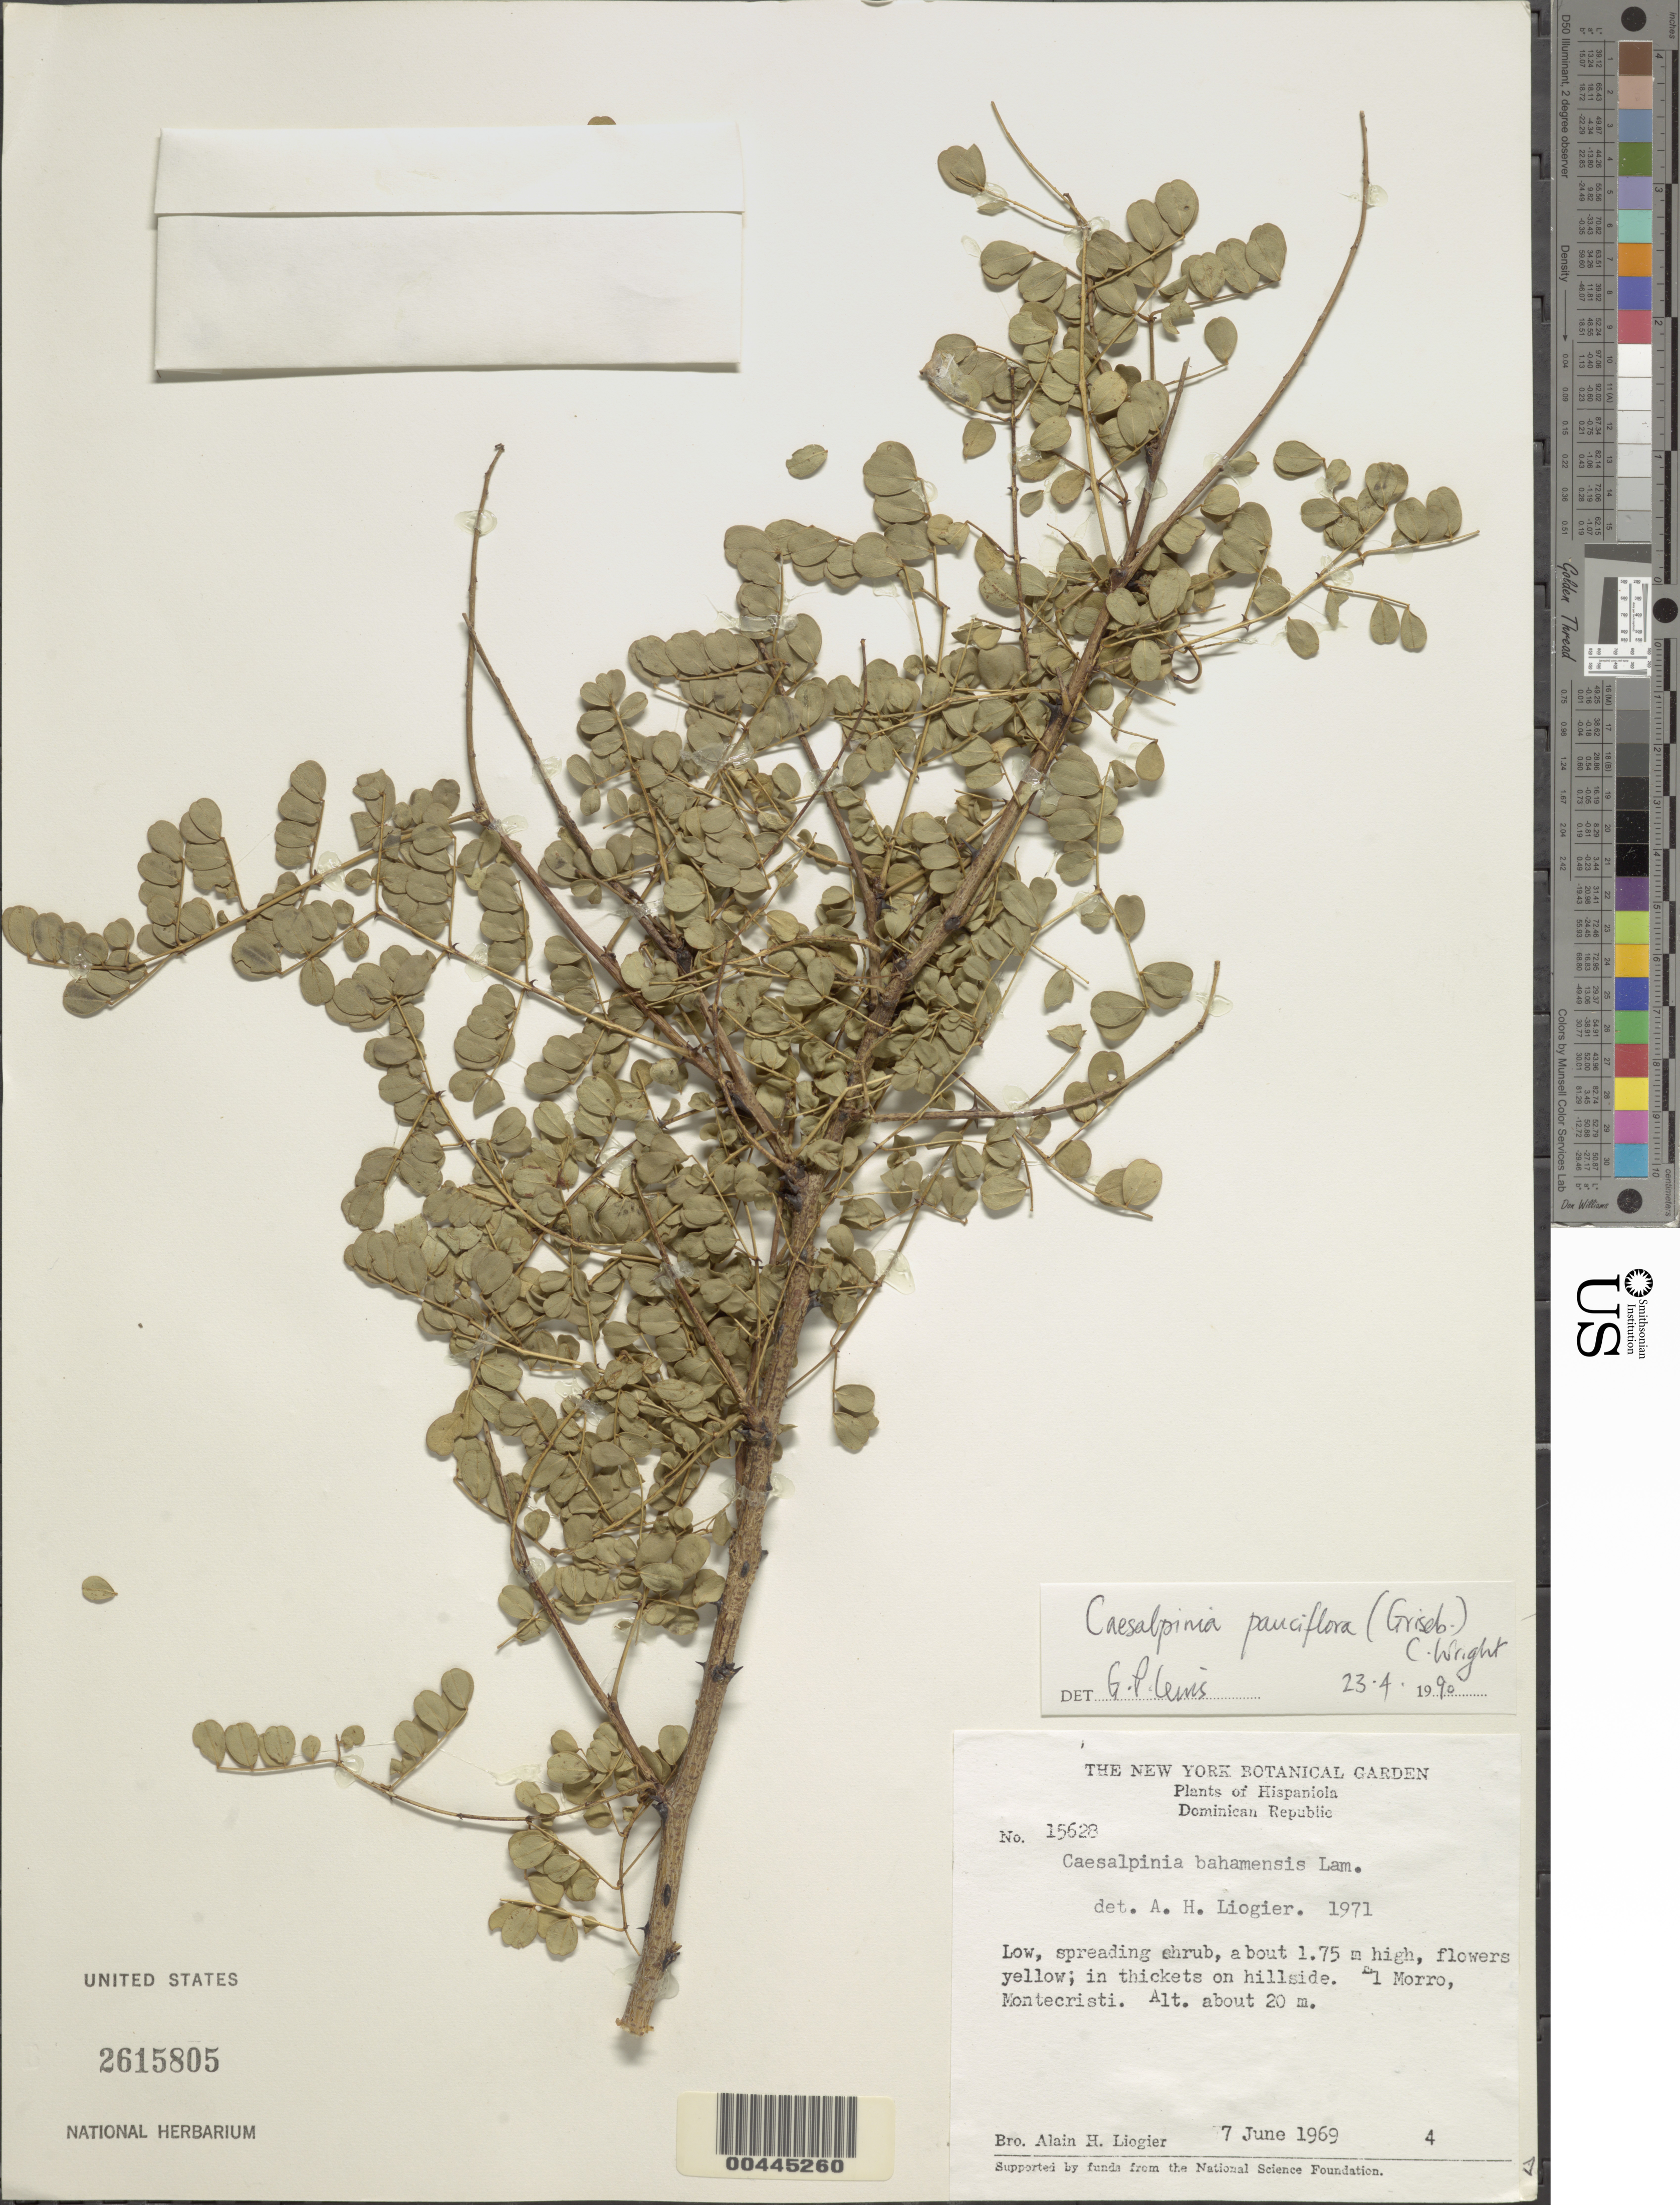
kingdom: Plantae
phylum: Tracheophyta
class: Magnoliopsida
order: Fabales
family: Fabaceae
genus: Denisophytum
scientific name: Denisophytum pauciflorum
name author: (Griseb.) Gagnon & G.P. Lewis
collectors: A. H. Liogier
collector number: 15628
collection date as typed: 07 Jun 1969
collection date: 1969-06-07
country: Dominican Republic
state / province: Monte Cristi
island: Hispaniola Island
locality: El morro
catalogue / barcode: US 2615805